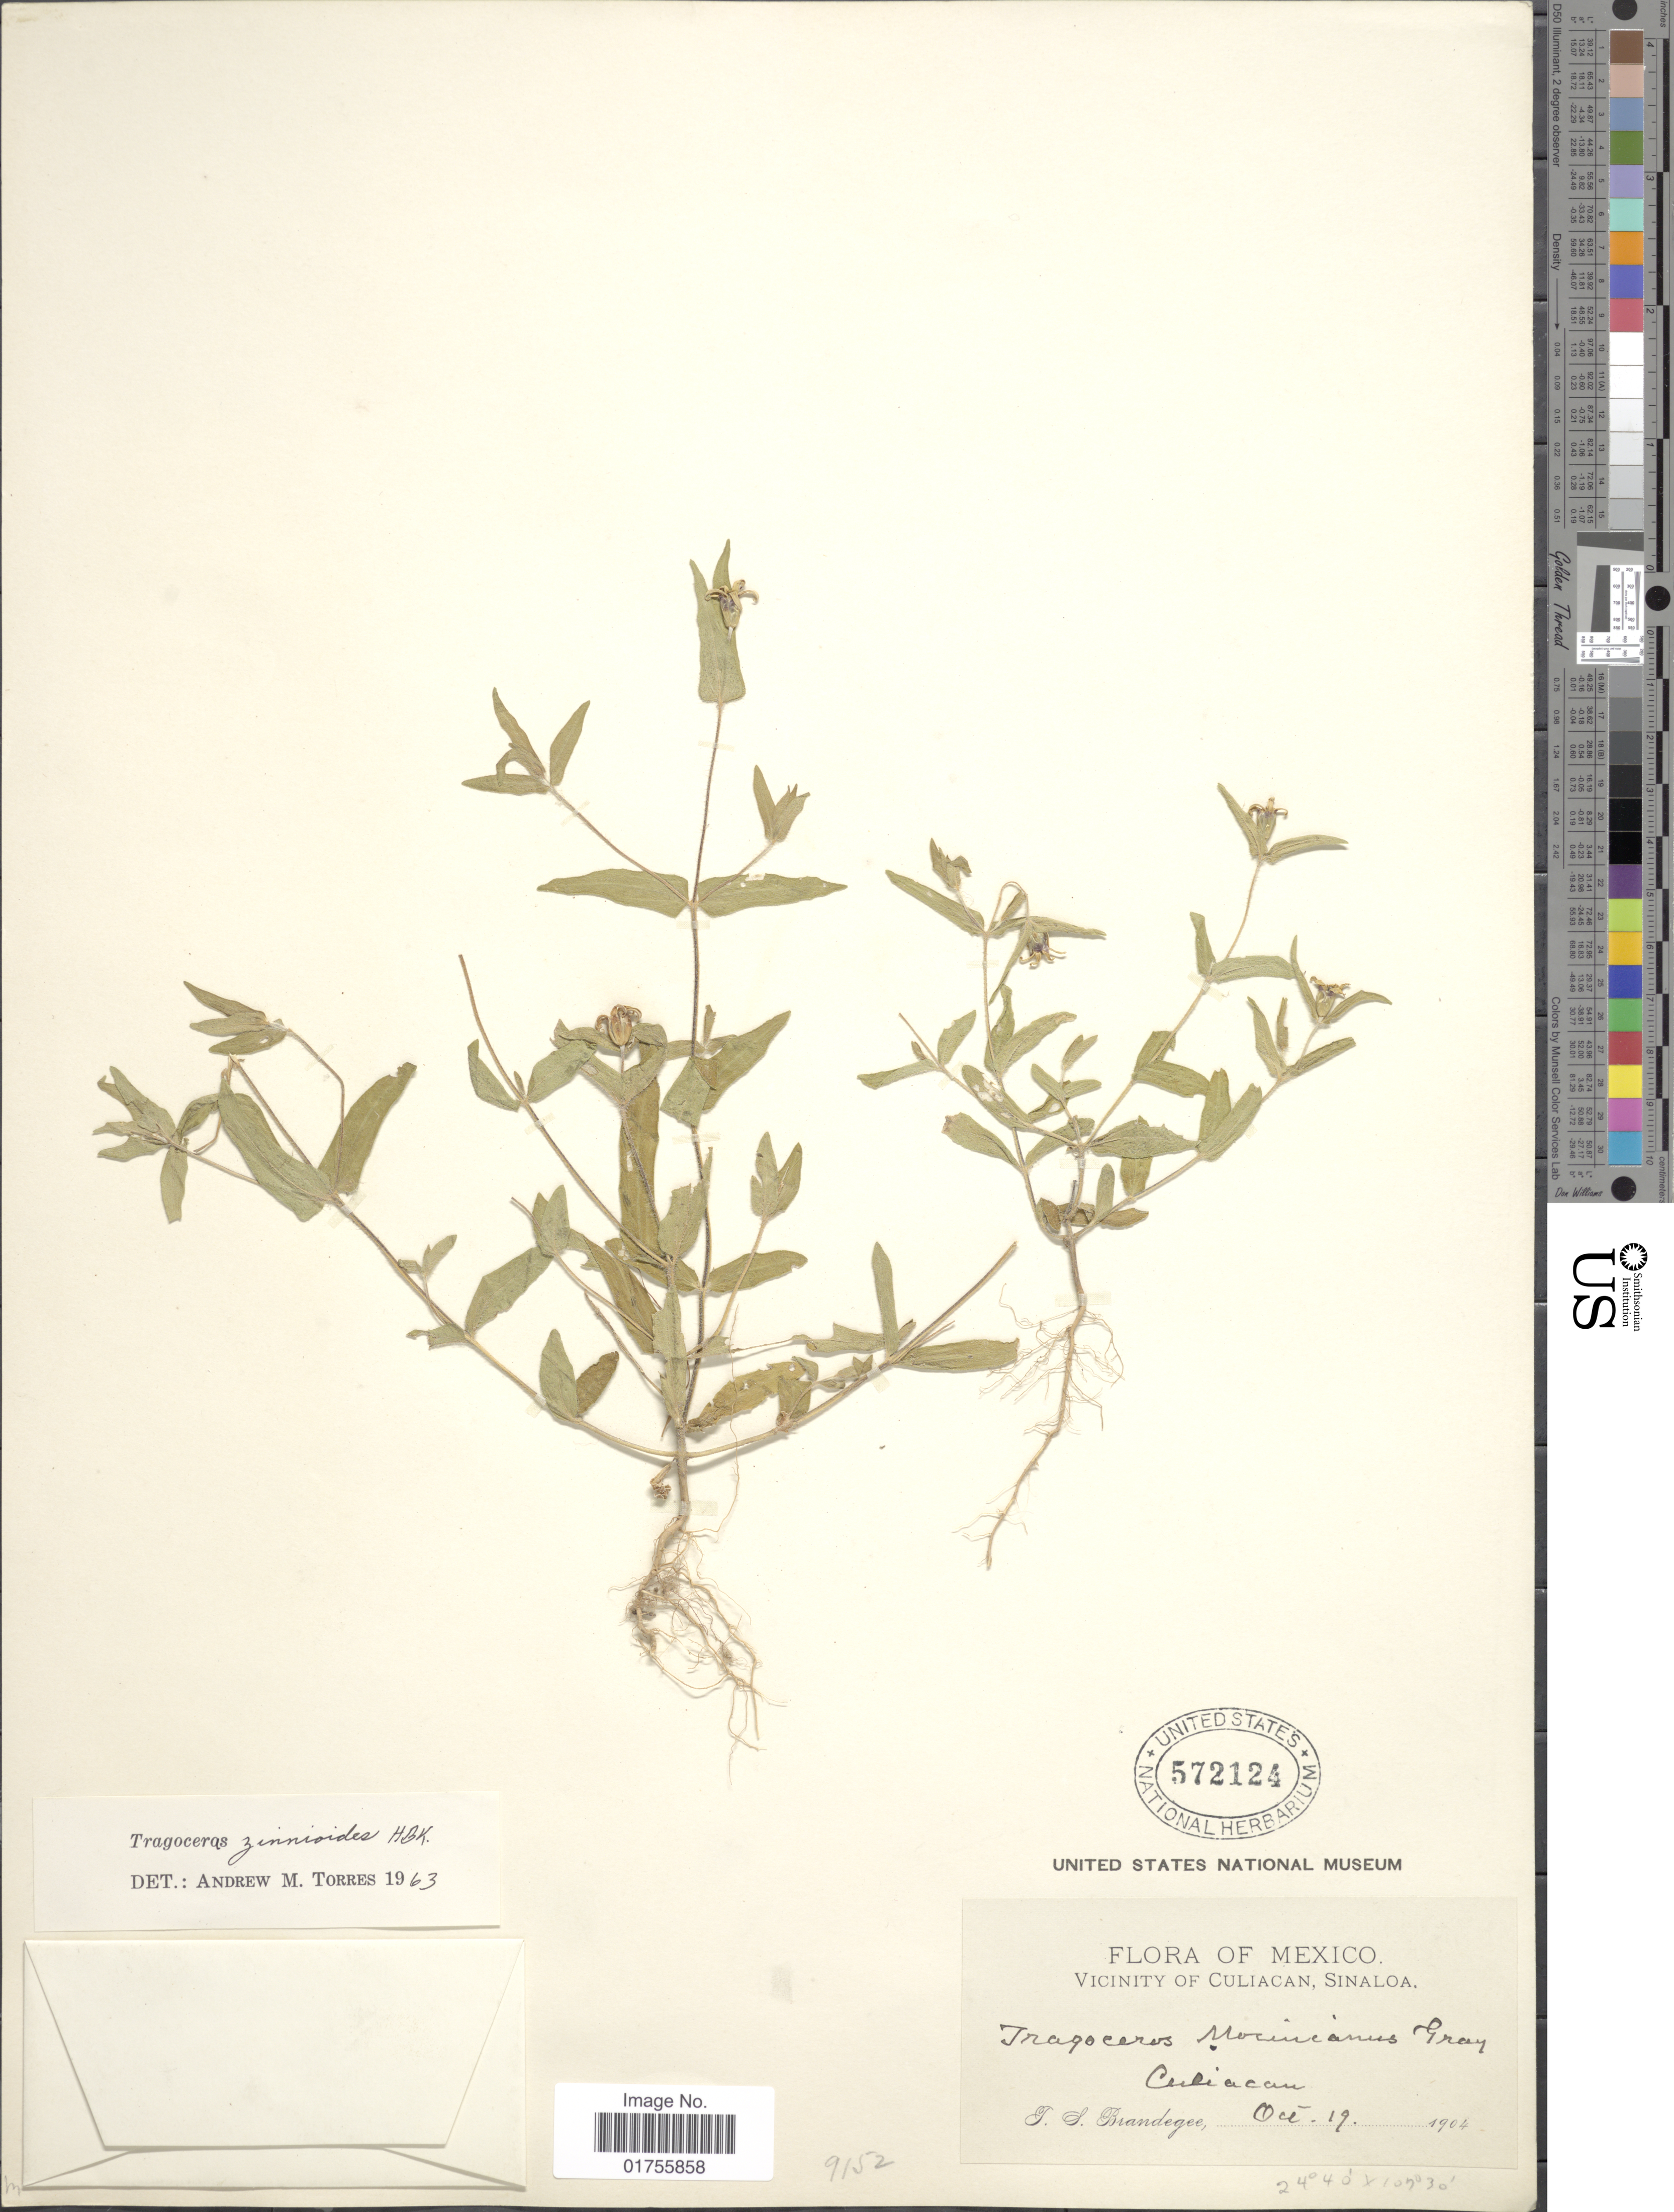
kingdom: Plantae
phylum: Tracheophyta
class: Magnoliopsida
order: Asterales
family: Asteraceae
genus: Tragoceros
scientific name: Tragoceros zinnioides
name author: Kunth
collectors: T. S. Brandegee (herbarium)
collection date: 1904-10-19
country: Mexico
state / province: Sinaloa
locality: Vicinity of Culiacan, Sinaloa, Culiacan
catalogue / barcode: US 572124